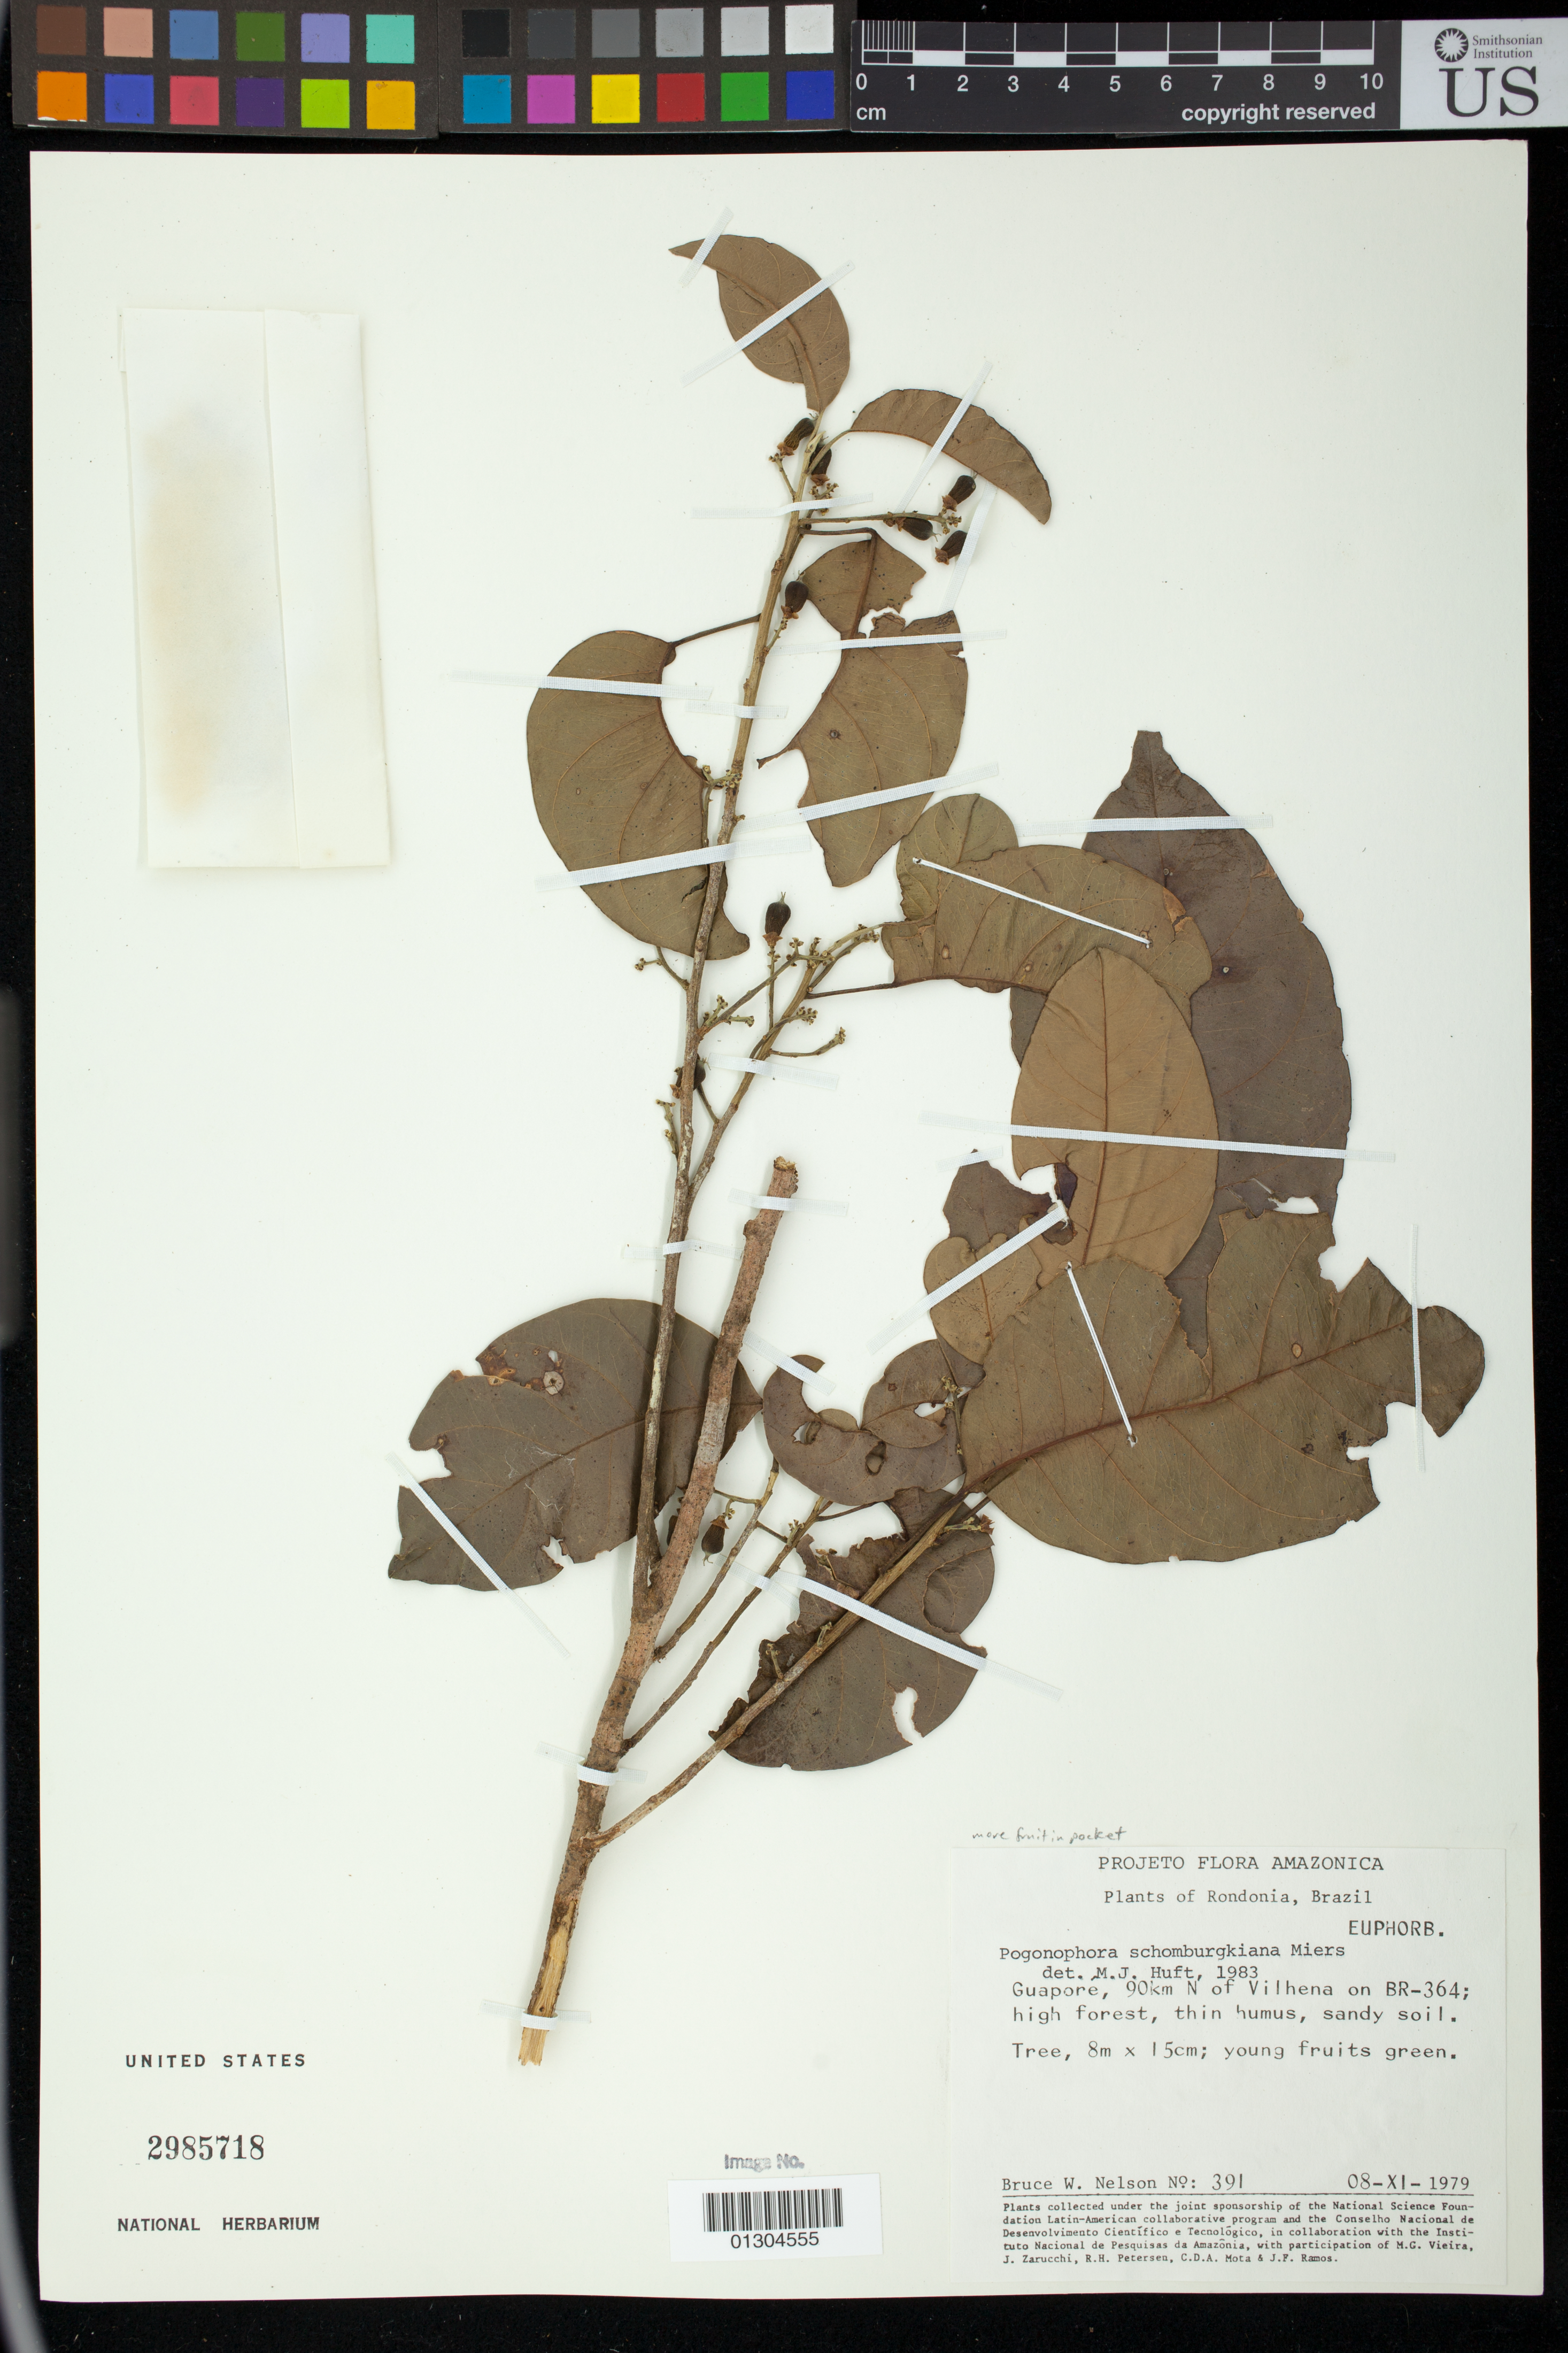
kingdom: Plantae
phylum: Tracheophyta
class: Magnoliopsida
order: Malpighiales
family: Peraceae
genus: Pogonophora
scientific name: Pogonophora schomburgkiana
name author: Miers ex Benth.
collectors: B. W. Nelson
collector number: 391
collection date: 1979-11-08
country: Brazil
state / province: Rondonia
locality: Guaporé, 90km N of Vilhena on BR-364; high forest, thin humus, sandy soil.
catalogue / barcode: US 2985718